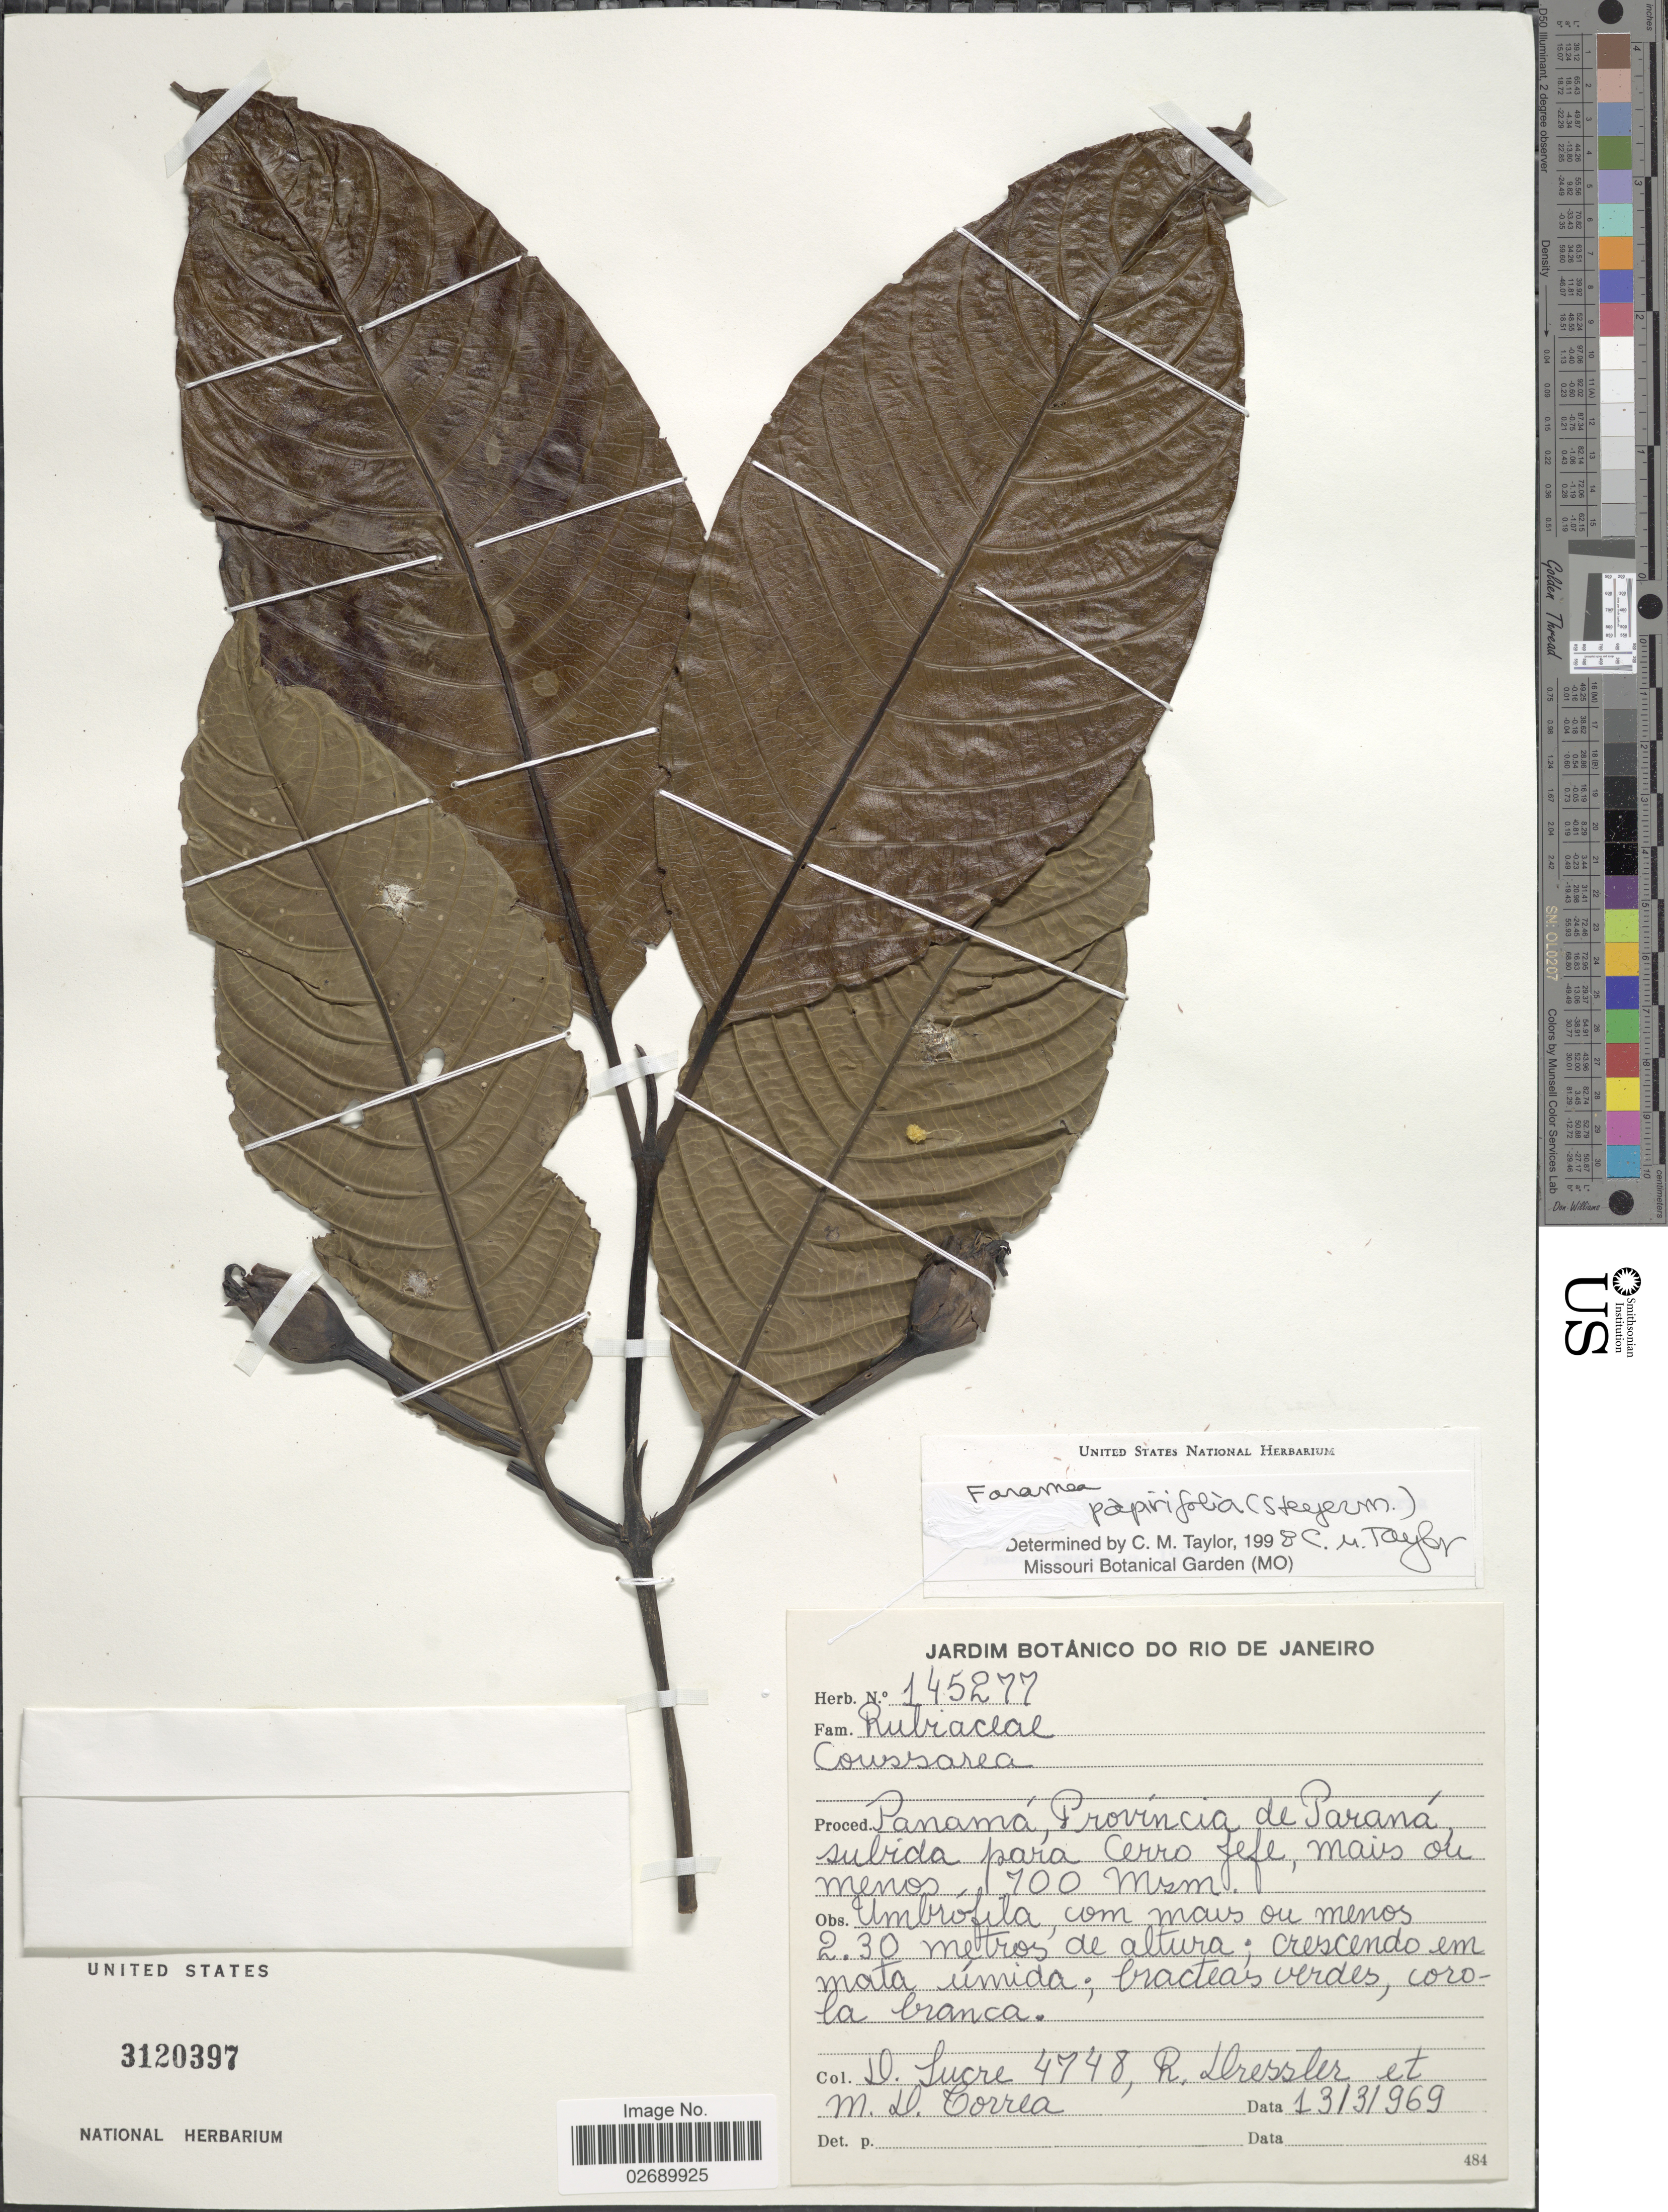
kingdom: Plantae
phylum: Tracheophyta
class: Magnoliopsida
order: Gentianales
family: Rubiaceae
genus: Faramea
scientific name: Faramea papirifolia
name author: (Standl. ex Steyerm.) C.M. Taylor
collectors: D. Sucre, R. Dressler & M. D. Corrêa-A.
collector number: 4748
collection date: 1969-03-13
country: Panama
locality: Provincia de Parana, subida para Cerro Jefe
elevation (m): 700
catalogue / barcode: US 3120397